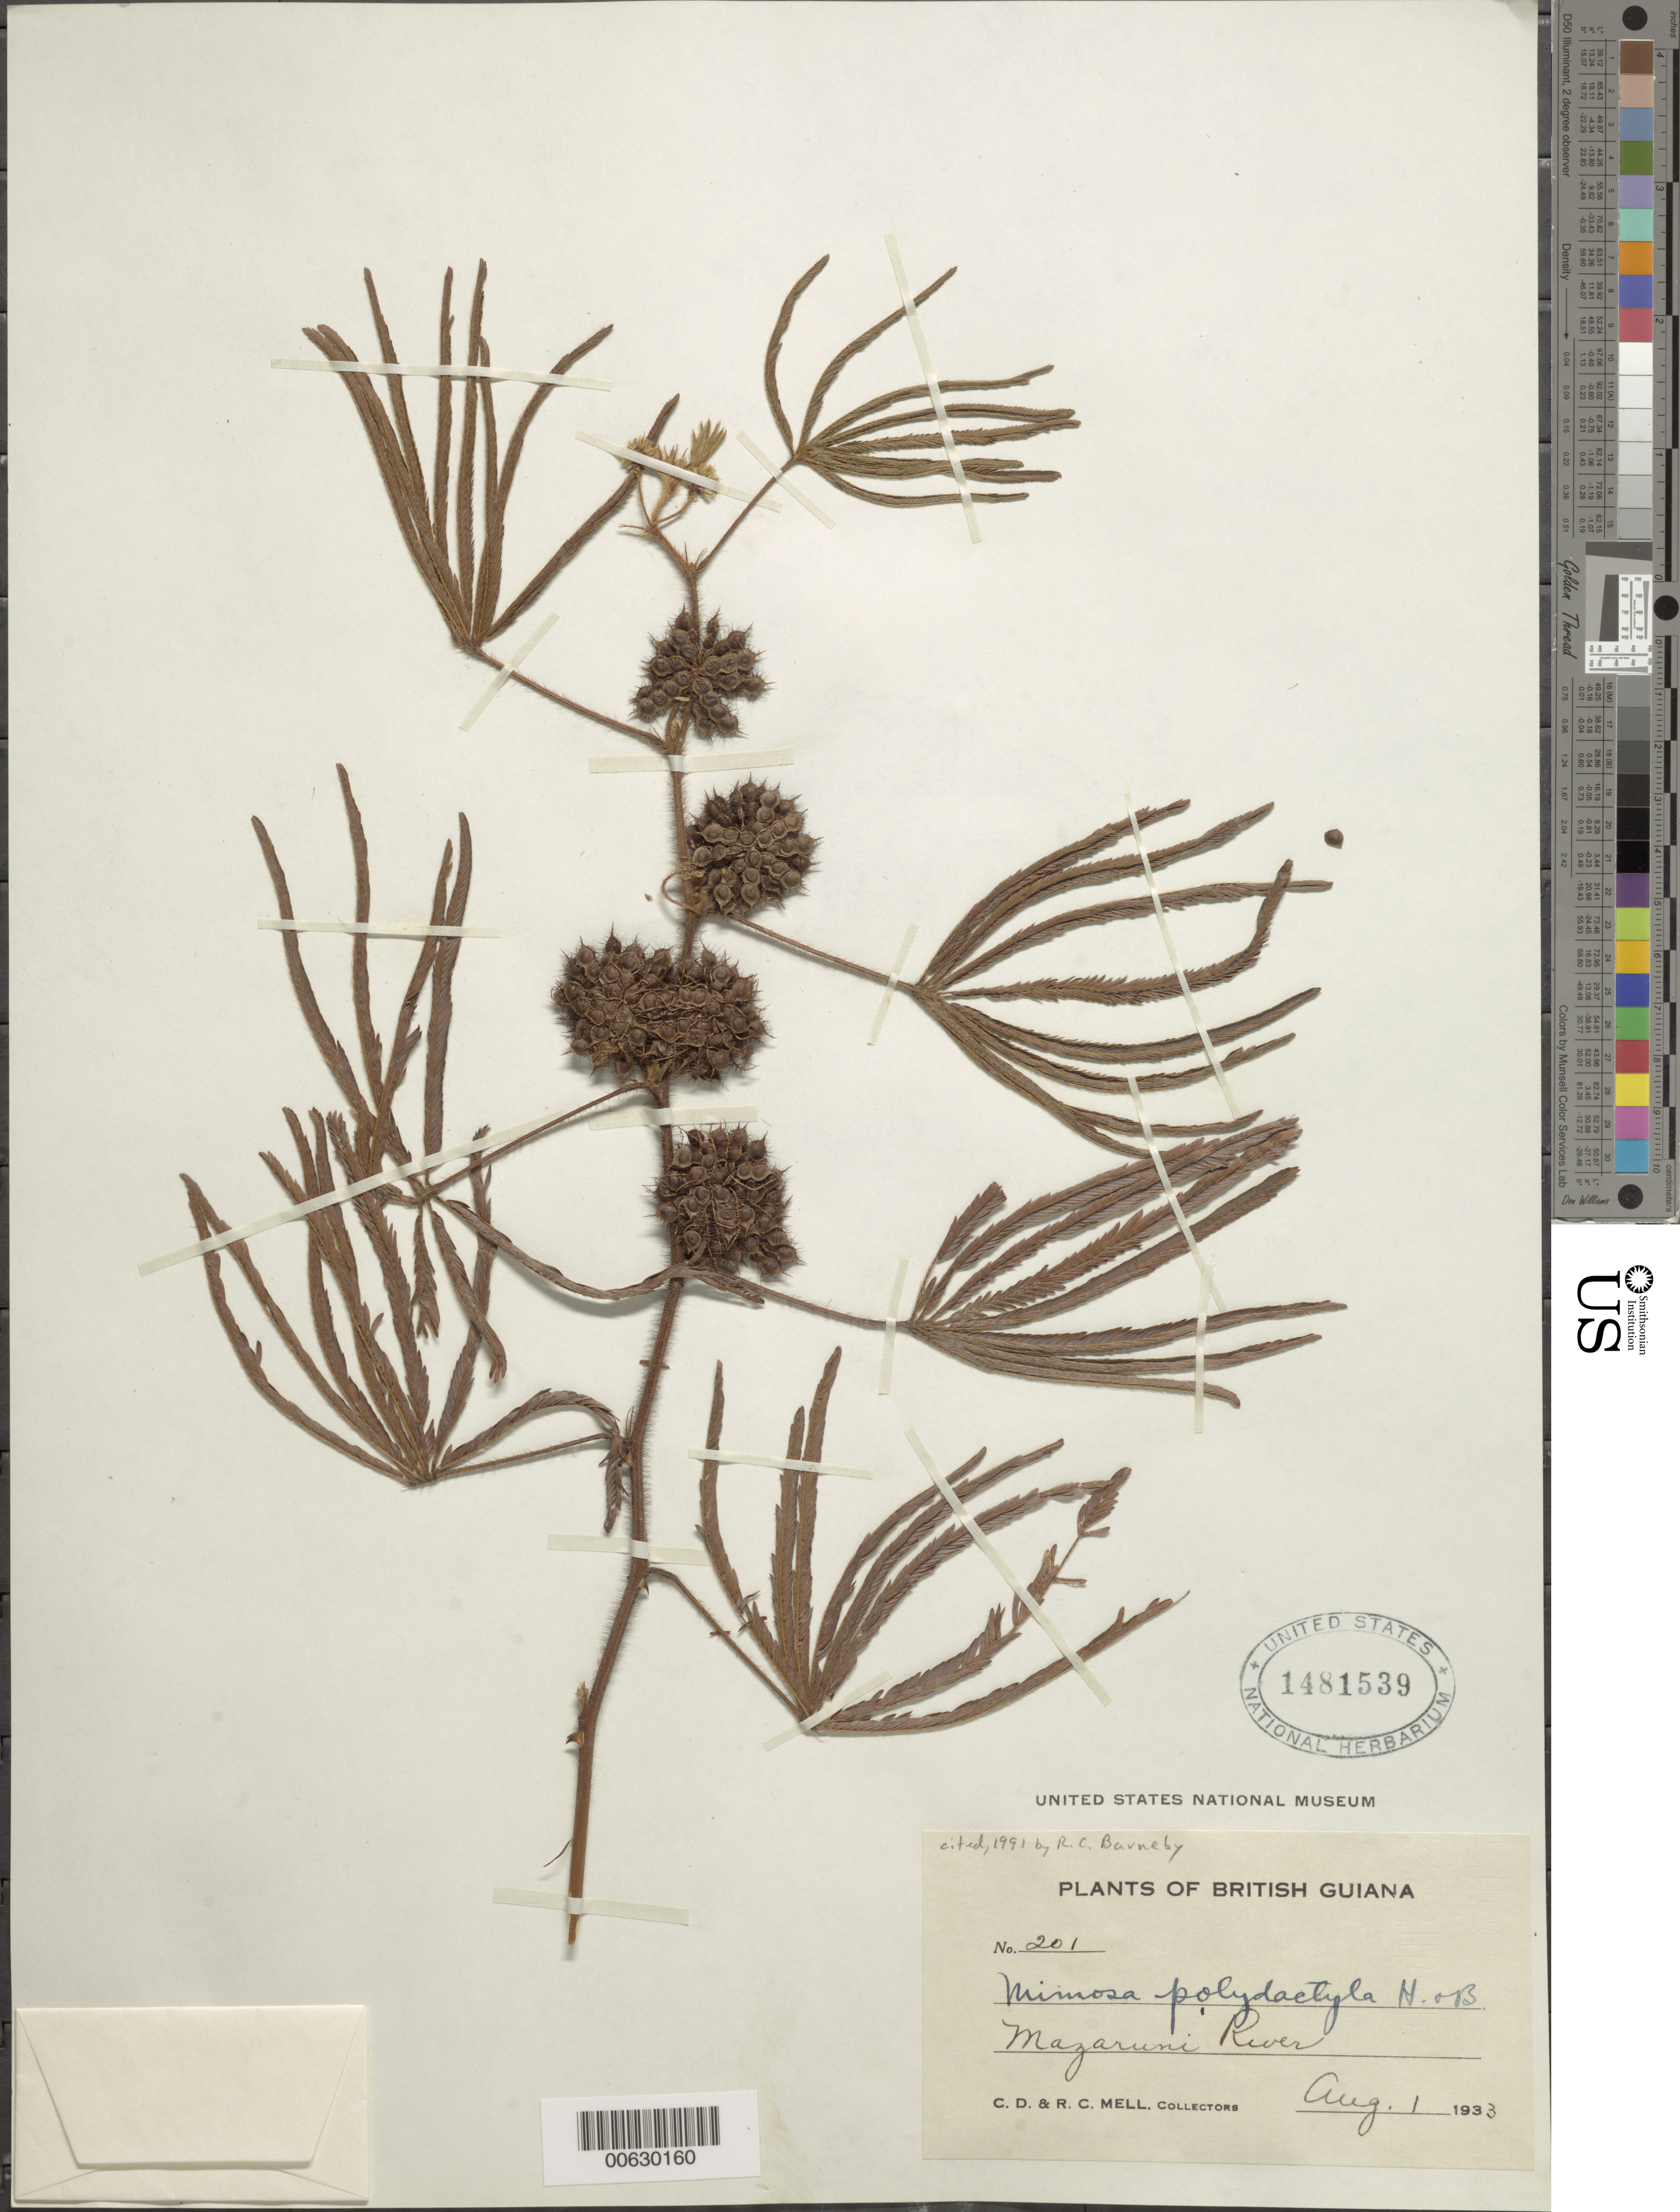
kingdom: Plantae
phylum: Tracheophyta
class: Magnoliopsida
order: Fabales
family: Fabaceae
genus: Mimosa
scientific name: Mimosa polydactyla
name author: Humb. & Bonpl. ex Willd.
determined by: Barneby, Rupert C., (NY)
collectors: C. D. Mell & R. Mell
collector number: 201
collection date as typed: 1-Aug-33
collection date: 1933-08-01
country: Guyana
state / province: Cuyuni-Mazaruni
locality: Mazaruni R.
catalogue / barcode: US 1481539